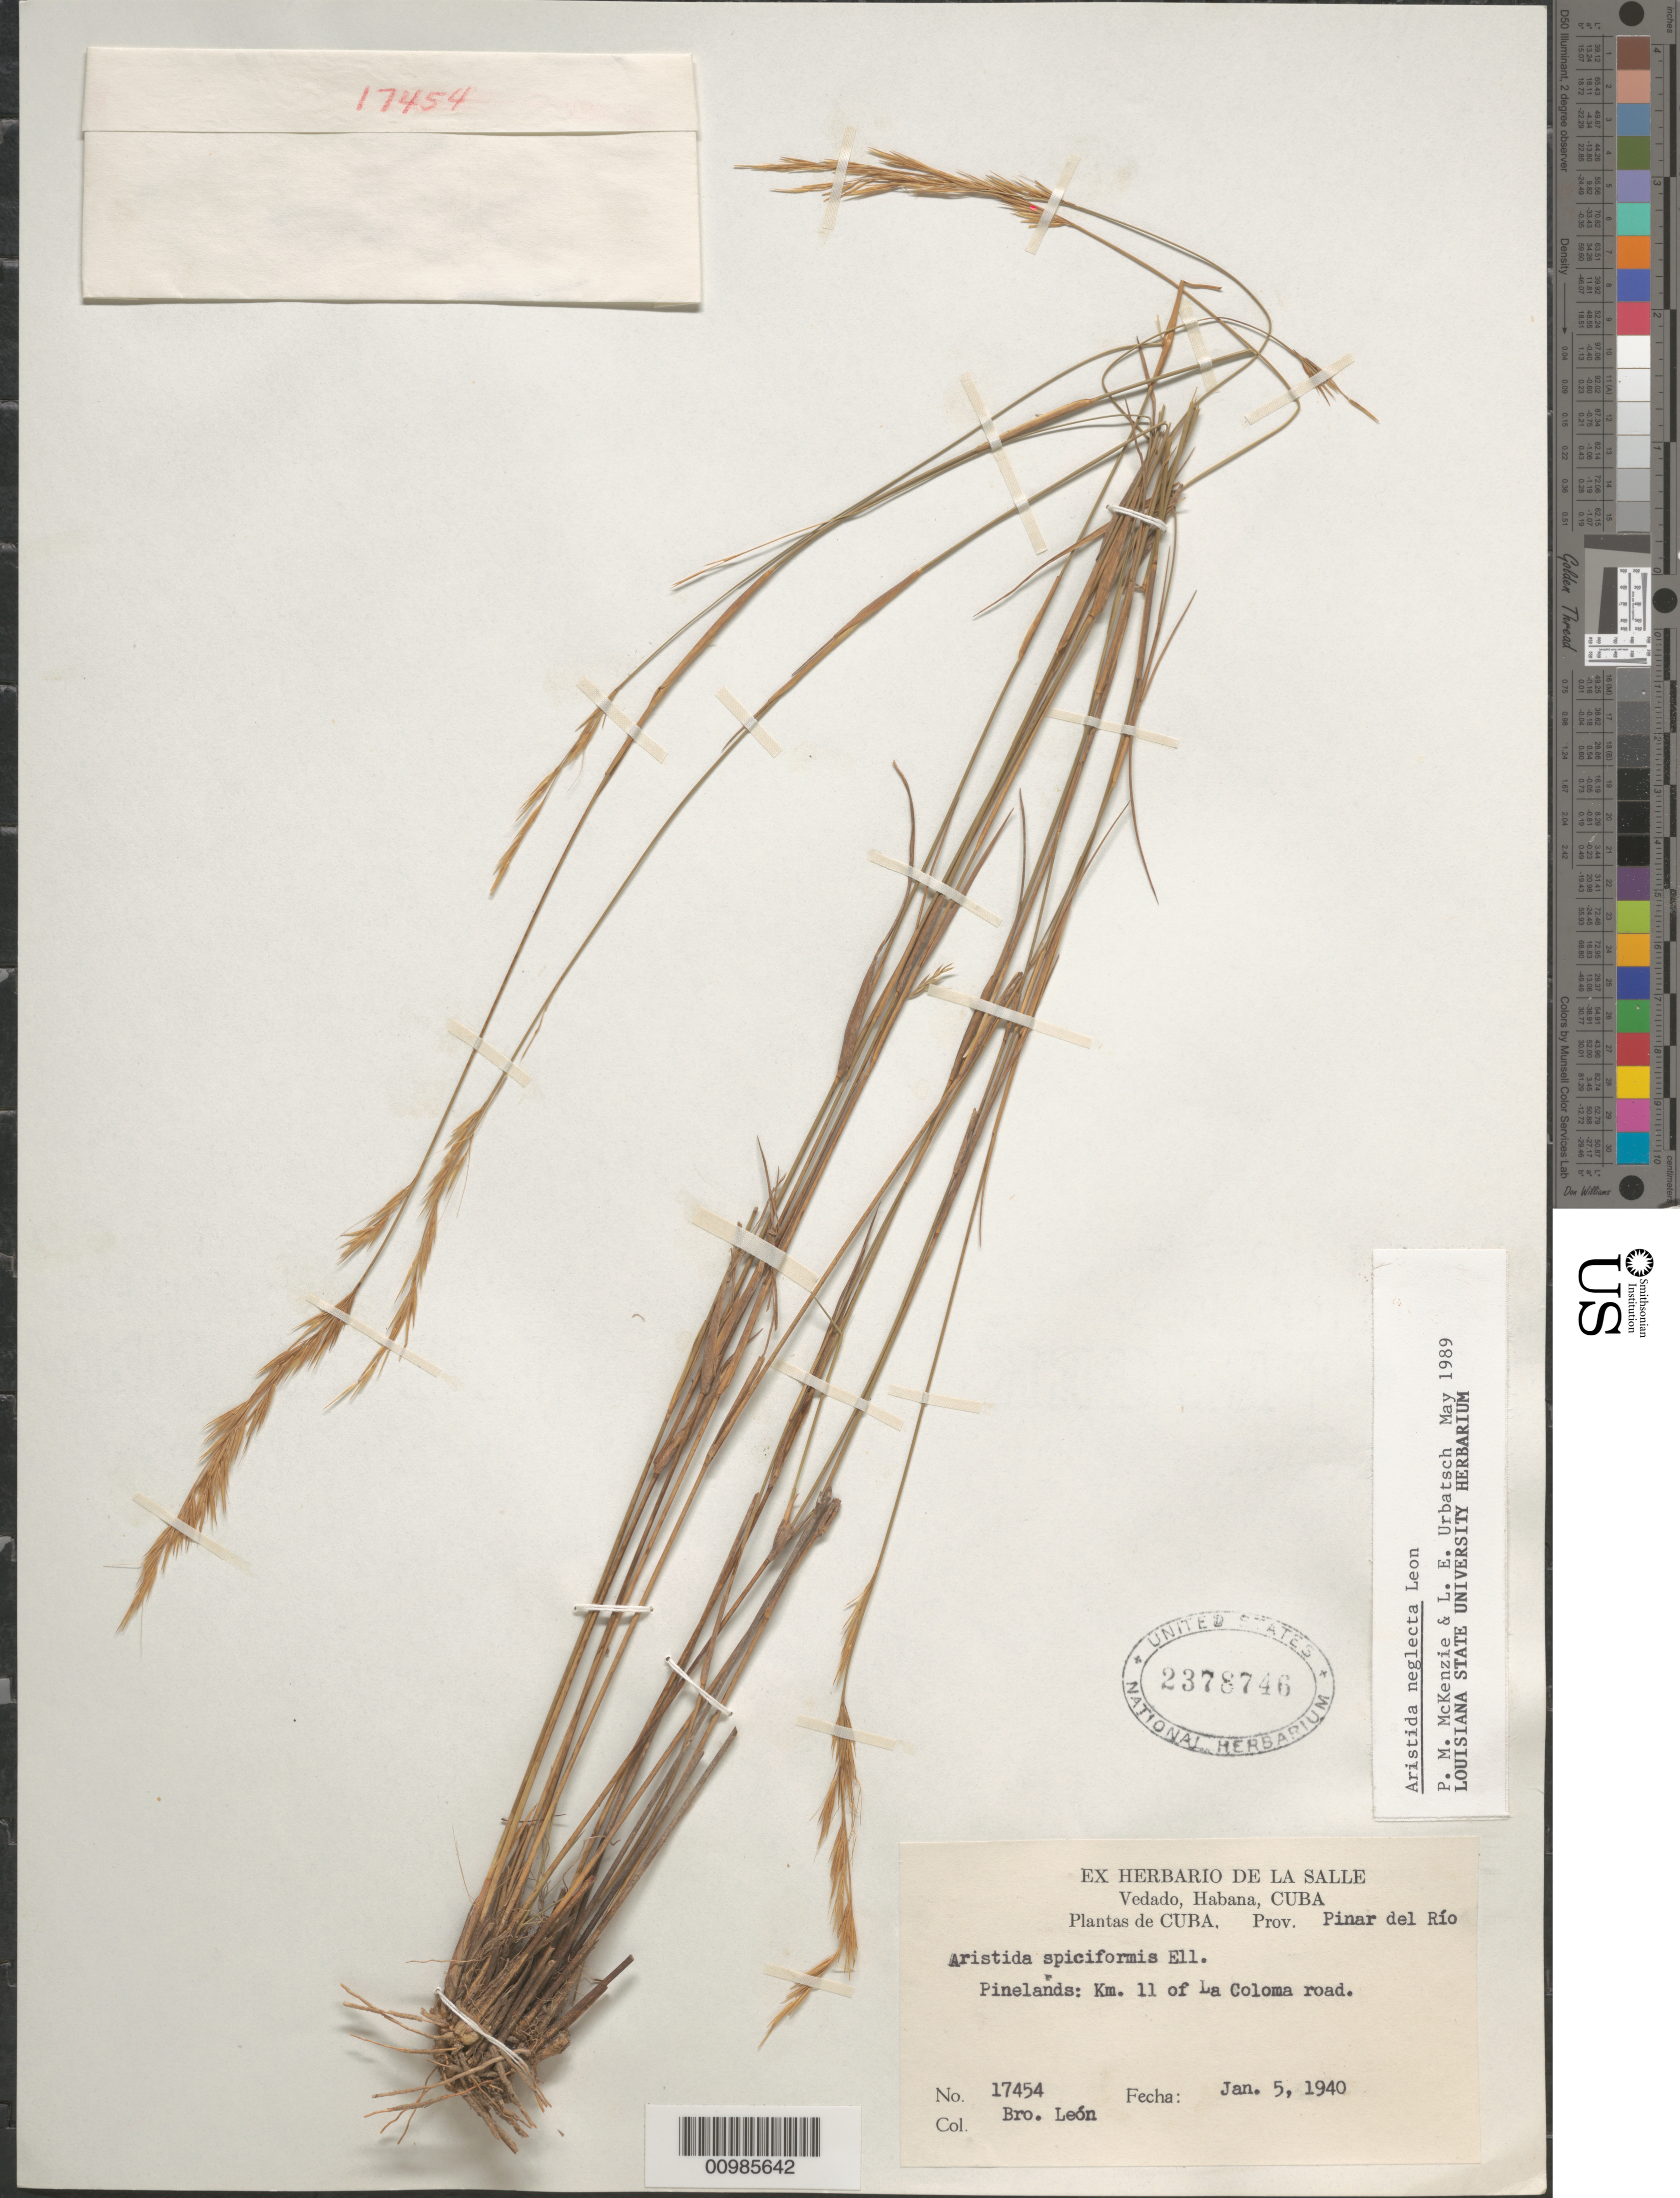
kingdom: Plantae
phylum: Tracheophyta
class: Liliopsida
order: Poales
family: Poaceae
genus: Aristida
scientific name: Aristida spiciformis subsp. spiciformis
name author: Elliott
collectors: Bro. León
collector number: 17454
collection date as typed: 05 Jan 1940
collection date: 1940-01-05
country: Cuba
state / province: Pinar del Rio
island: Cuba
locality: km 11 of La Coloma road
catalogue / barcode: US 2378746